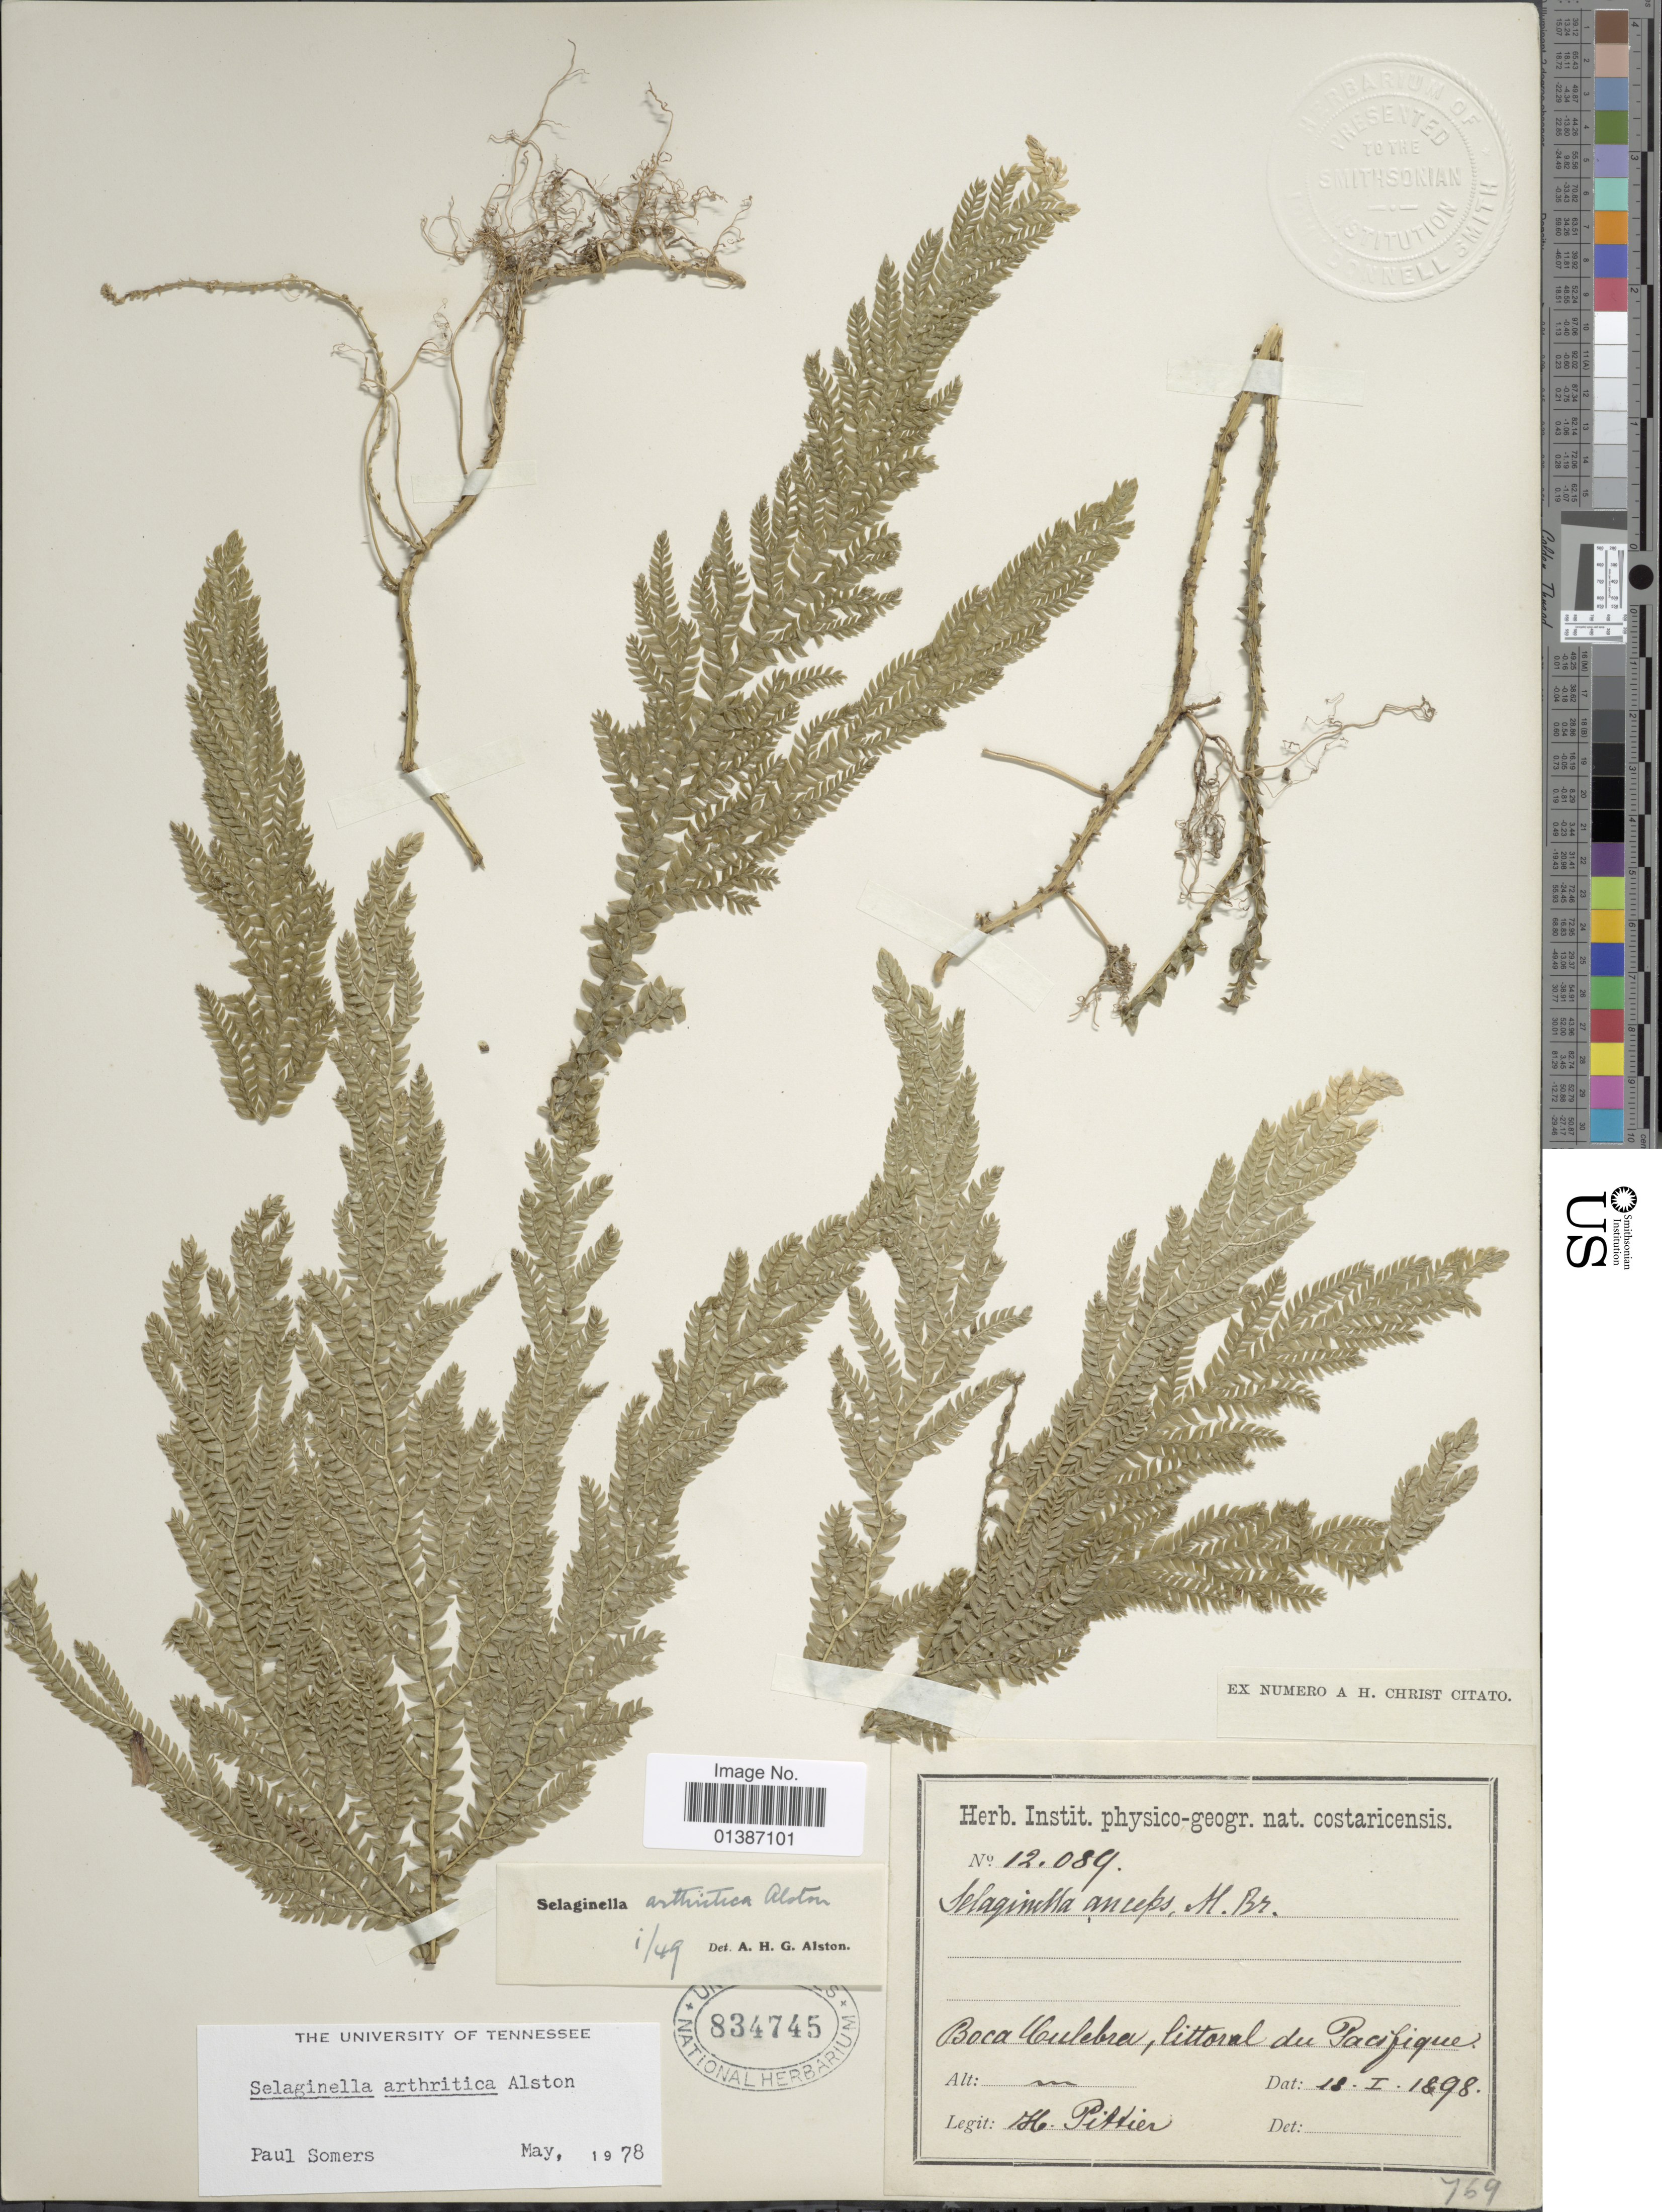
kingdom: Plantae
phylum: Tracheophyta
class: Lycopodiopsida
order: Selaginellales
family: Selaginellaceae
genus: Selaginella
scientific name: Selaginella arthritica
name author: Alston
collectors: H. F. Pittier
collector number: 12089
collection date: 1898-01-18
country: Costa Rica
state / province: Guanacaste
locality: Boca Culebra, littoral du Pacifique.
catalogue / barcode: US 834745